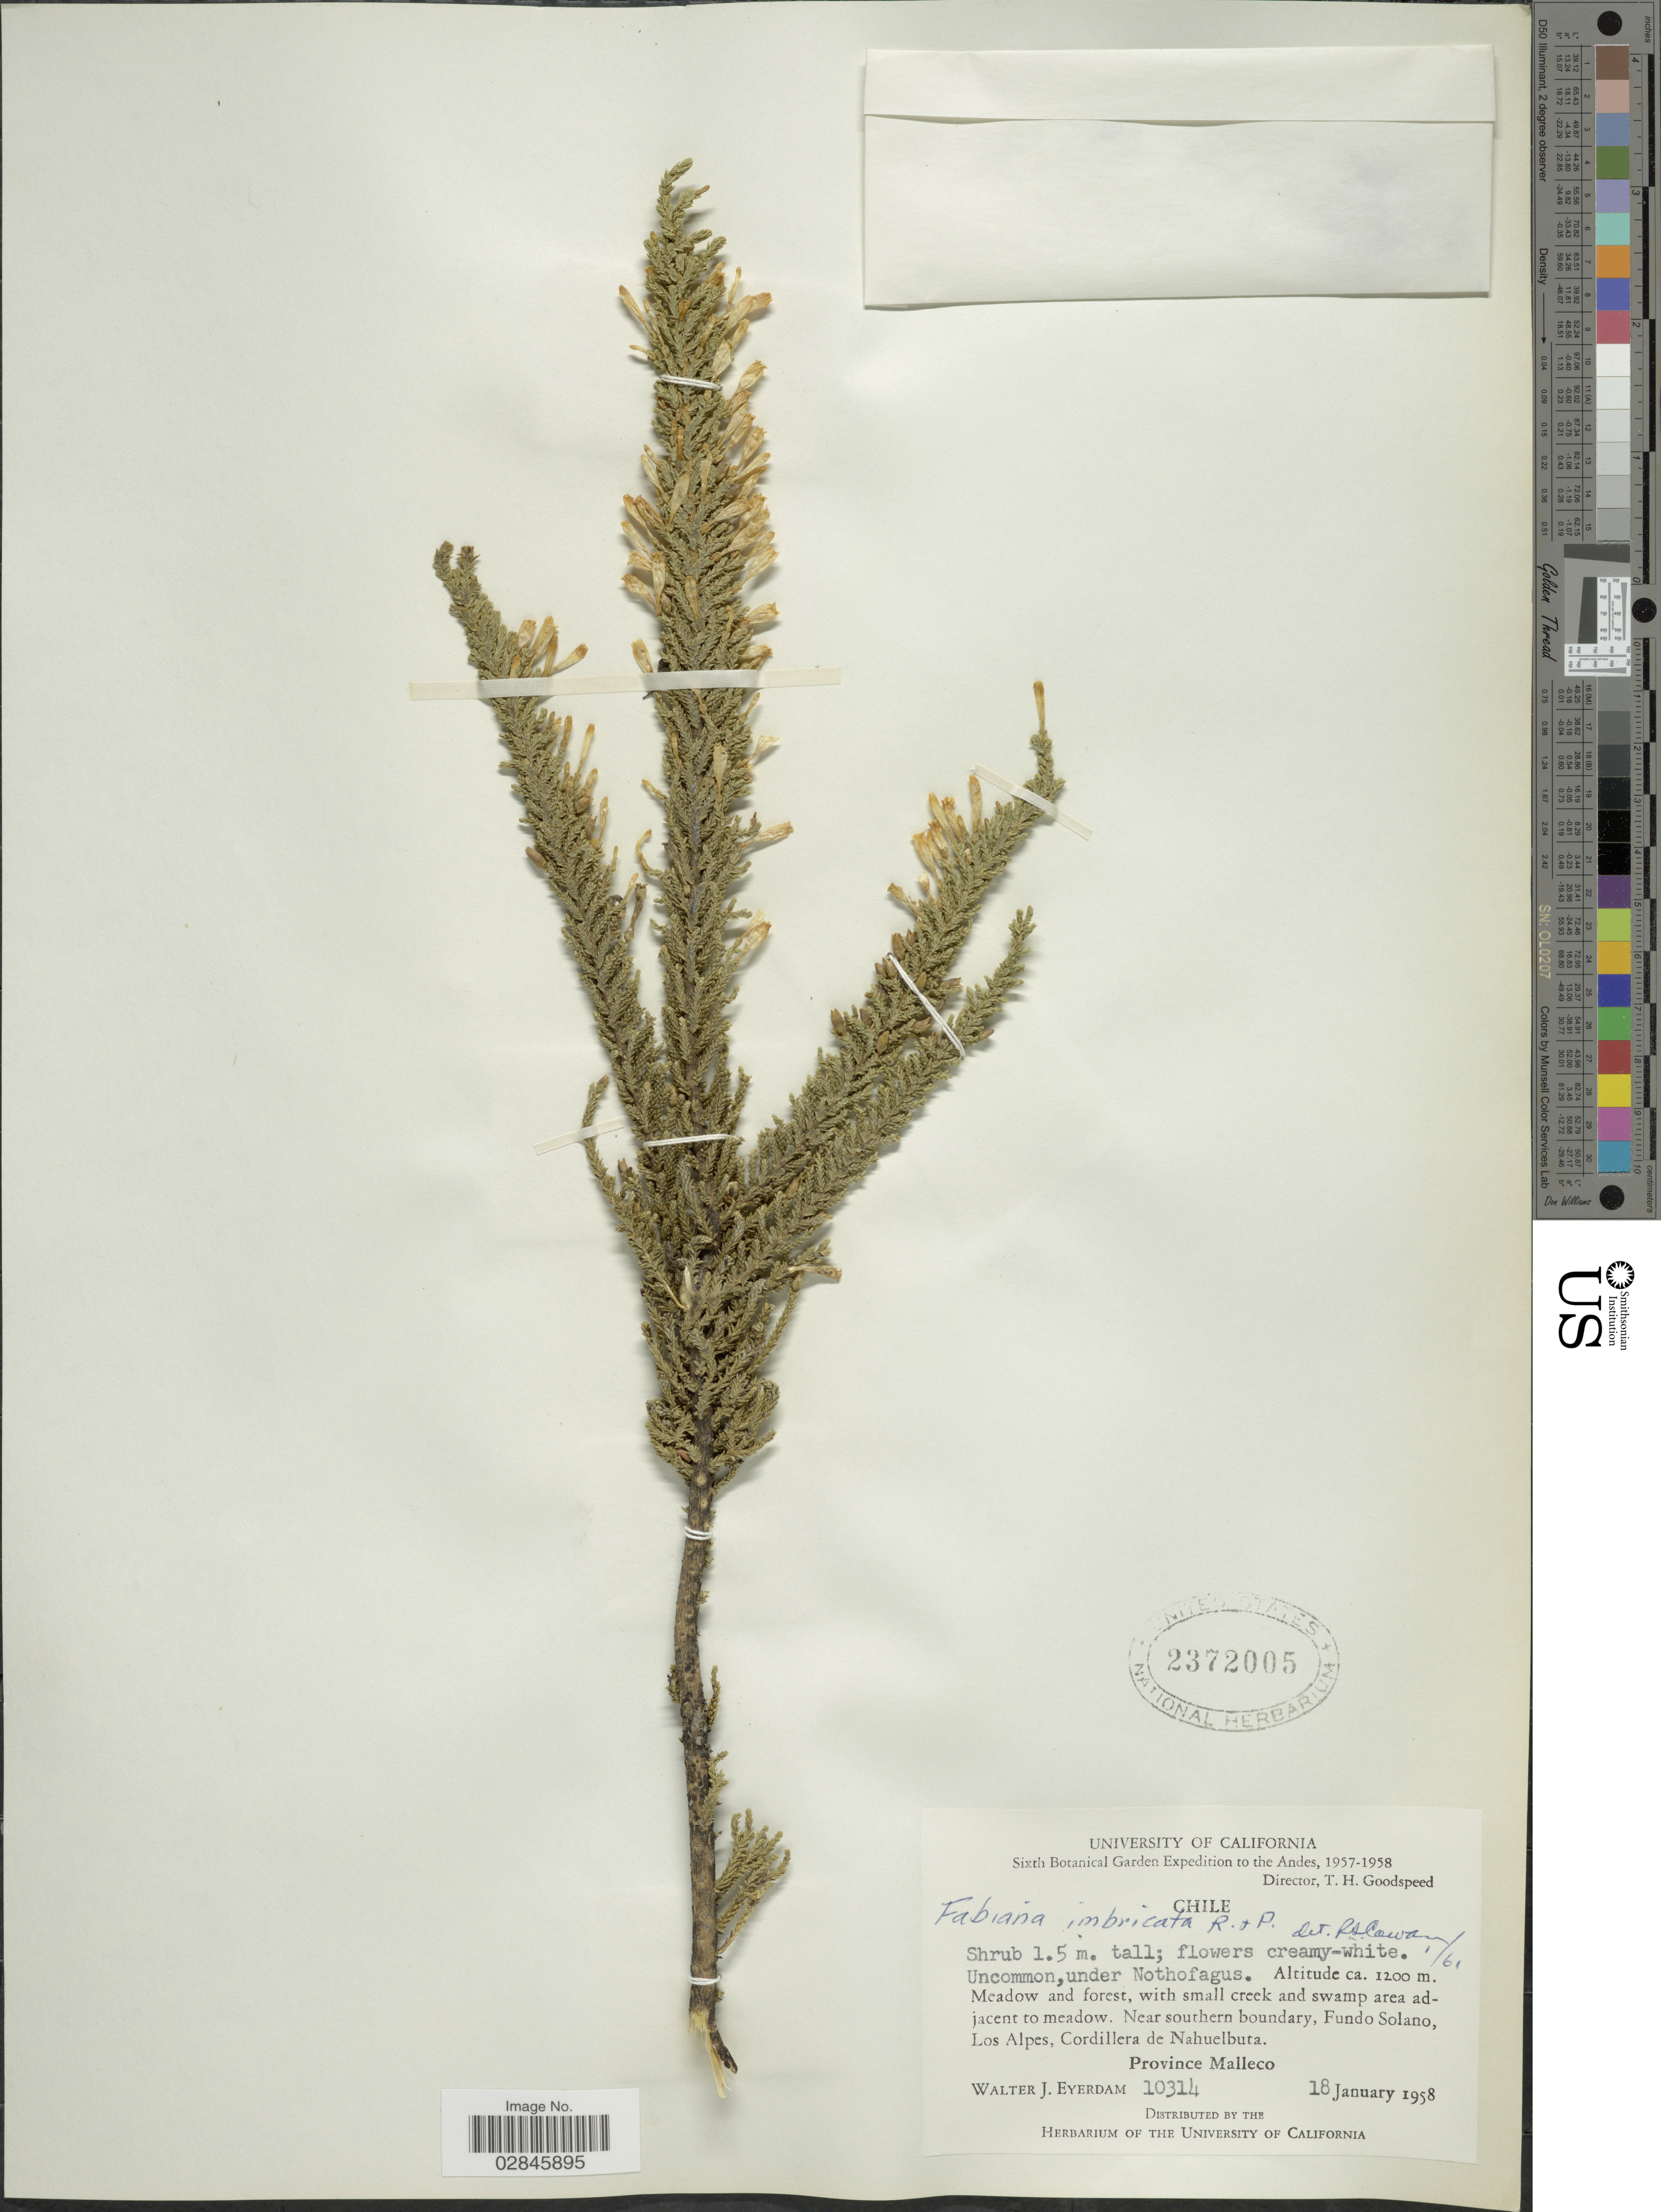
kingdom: Plantae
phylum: Tracheophyta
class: Magnoliopsida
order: Solanales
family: Solanaceae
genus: Fabiana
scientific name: Fabiana imbricata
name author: Ruiz & Pav.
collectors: W. J. Eyerdam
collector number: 10314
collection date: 1958-01-18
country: Chile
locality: Near southern boundary, Fundo Solano, Los Alpes, Cordillera de Nahuelbuta. Province Malleco.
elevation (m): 1200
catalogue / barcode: US 2372005